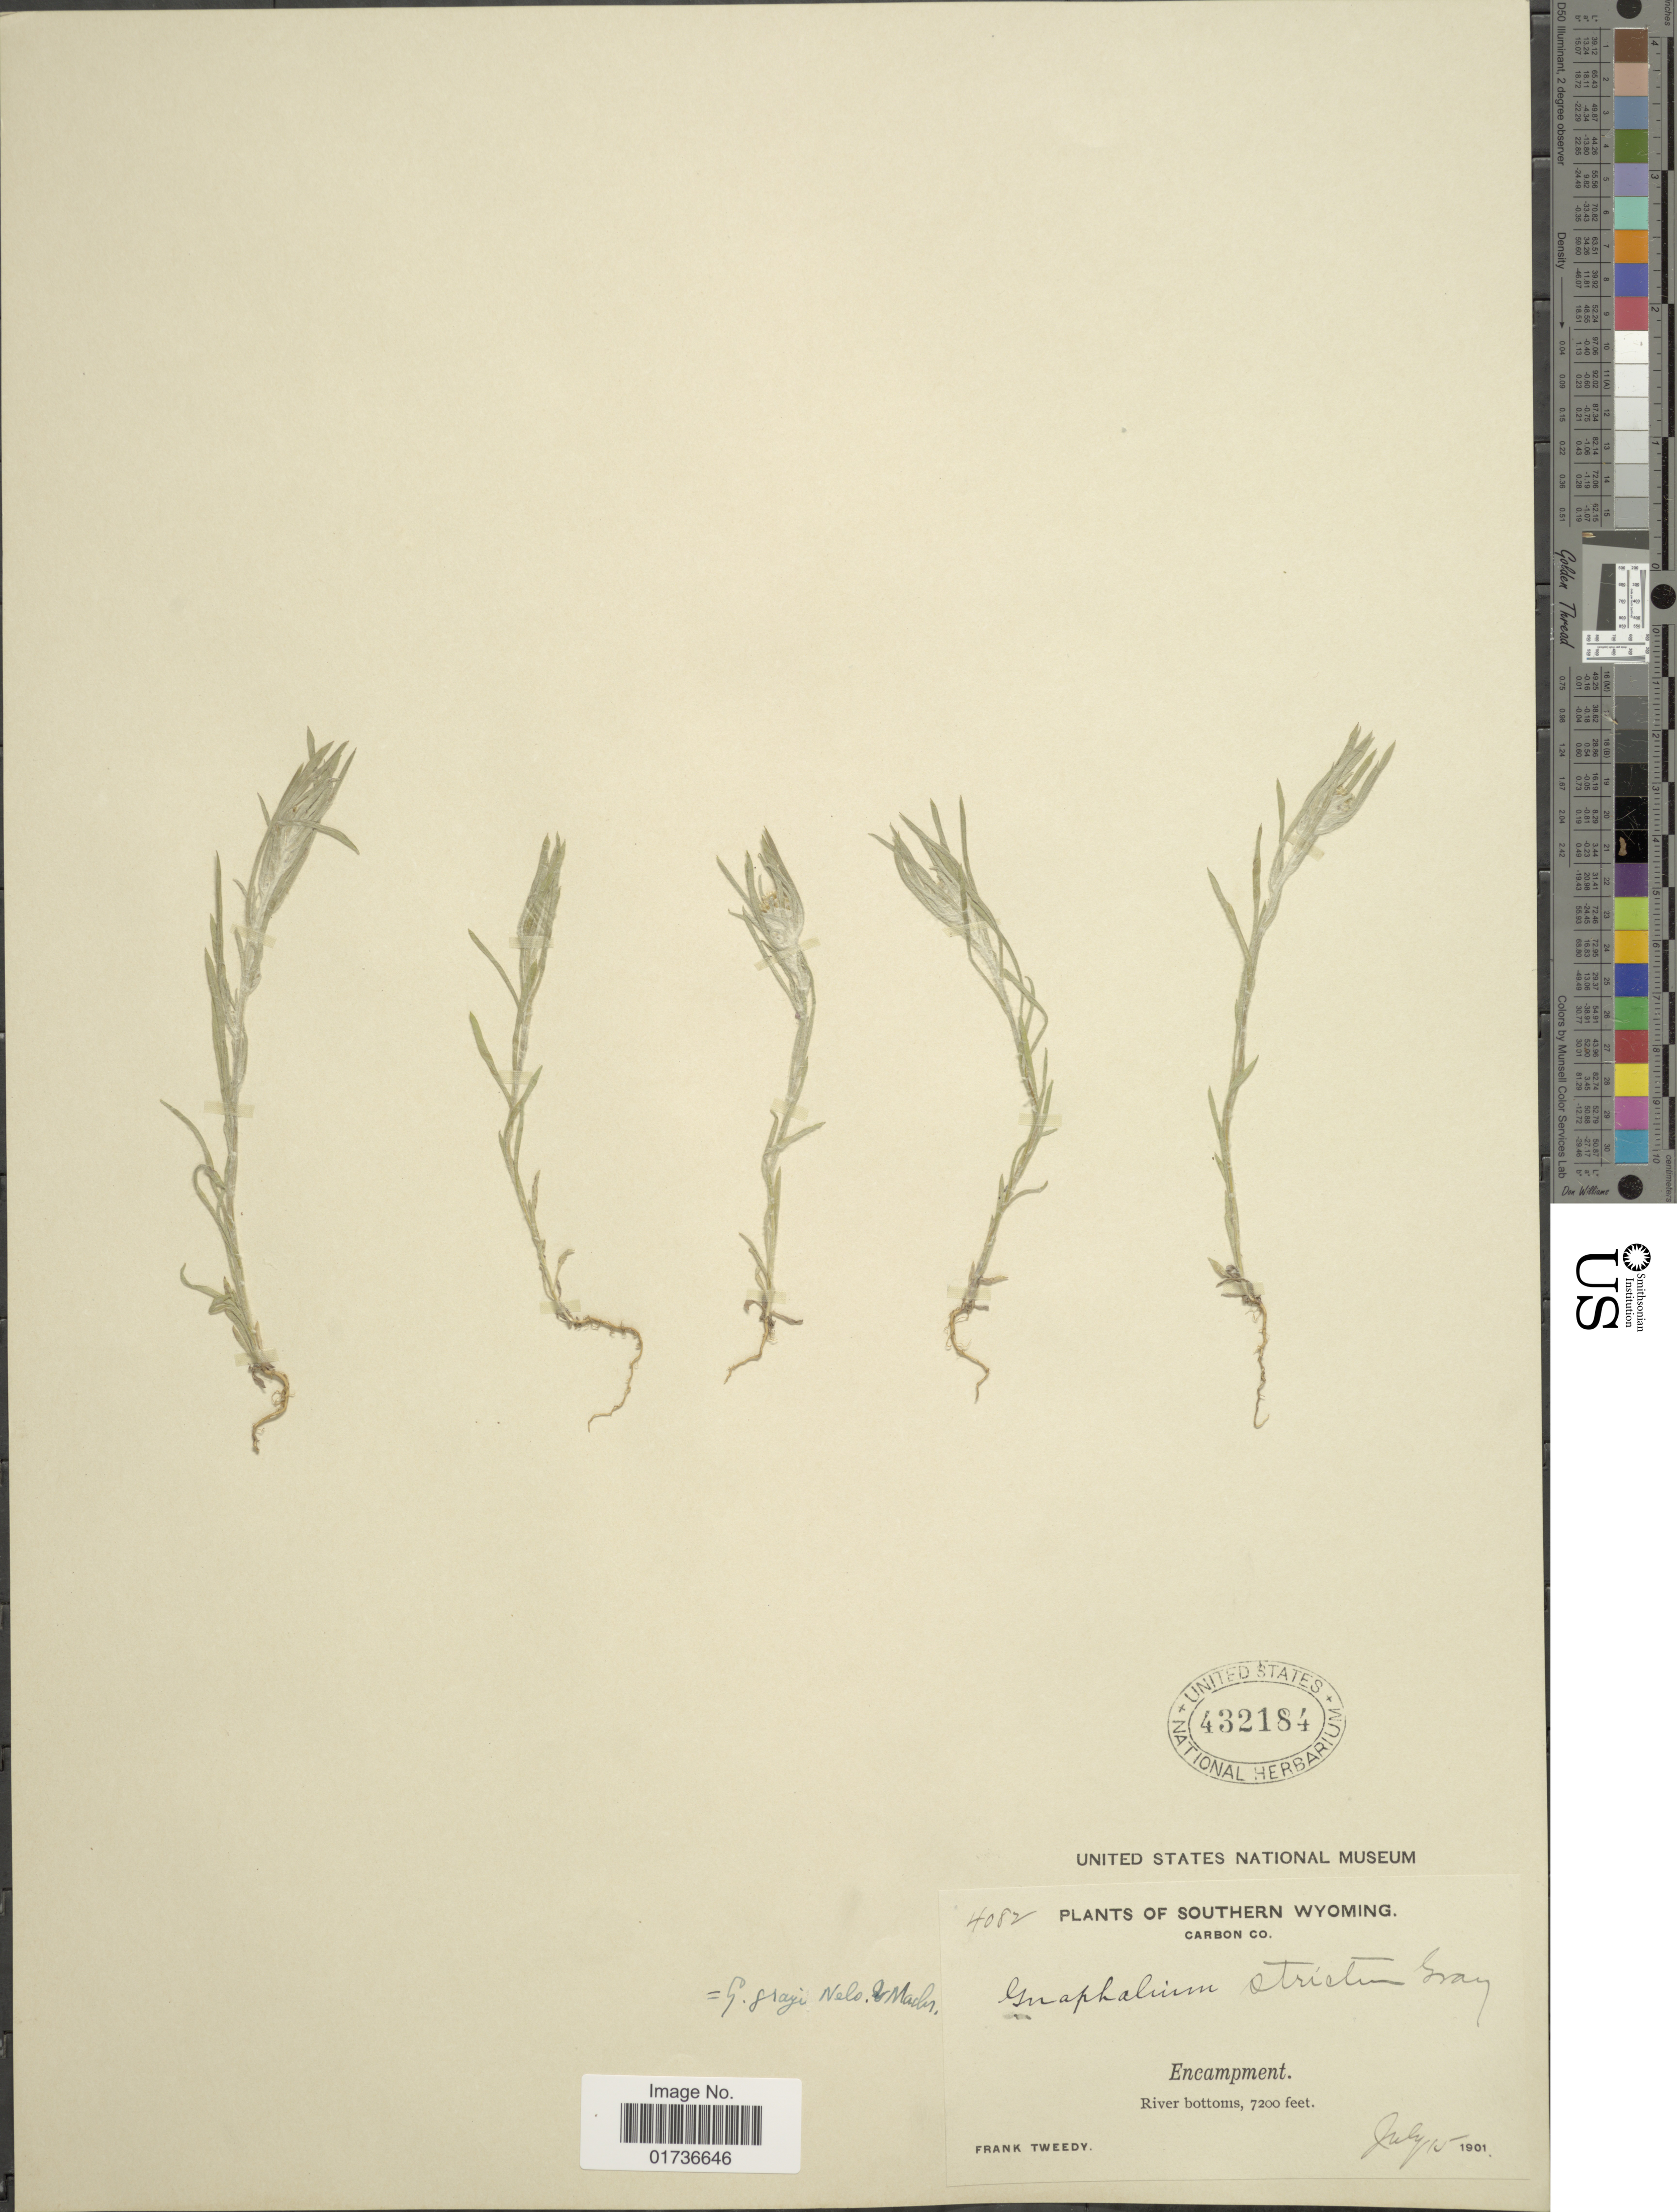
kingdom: Plantae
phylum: Tracheophyta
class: Magnoliopsida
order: Asterales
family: Asteraceae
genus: Gnaphalium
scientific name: Gnaphalium grayi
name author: A. Nelson & J.F. Macbr.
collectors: F. Tweedy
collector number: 4082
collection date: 1901-07-15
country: United States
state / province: Wyoming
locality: Southern Wyoming, Carbon Co, Encampment, River bottoms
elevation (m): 2195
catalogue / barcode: US 432184